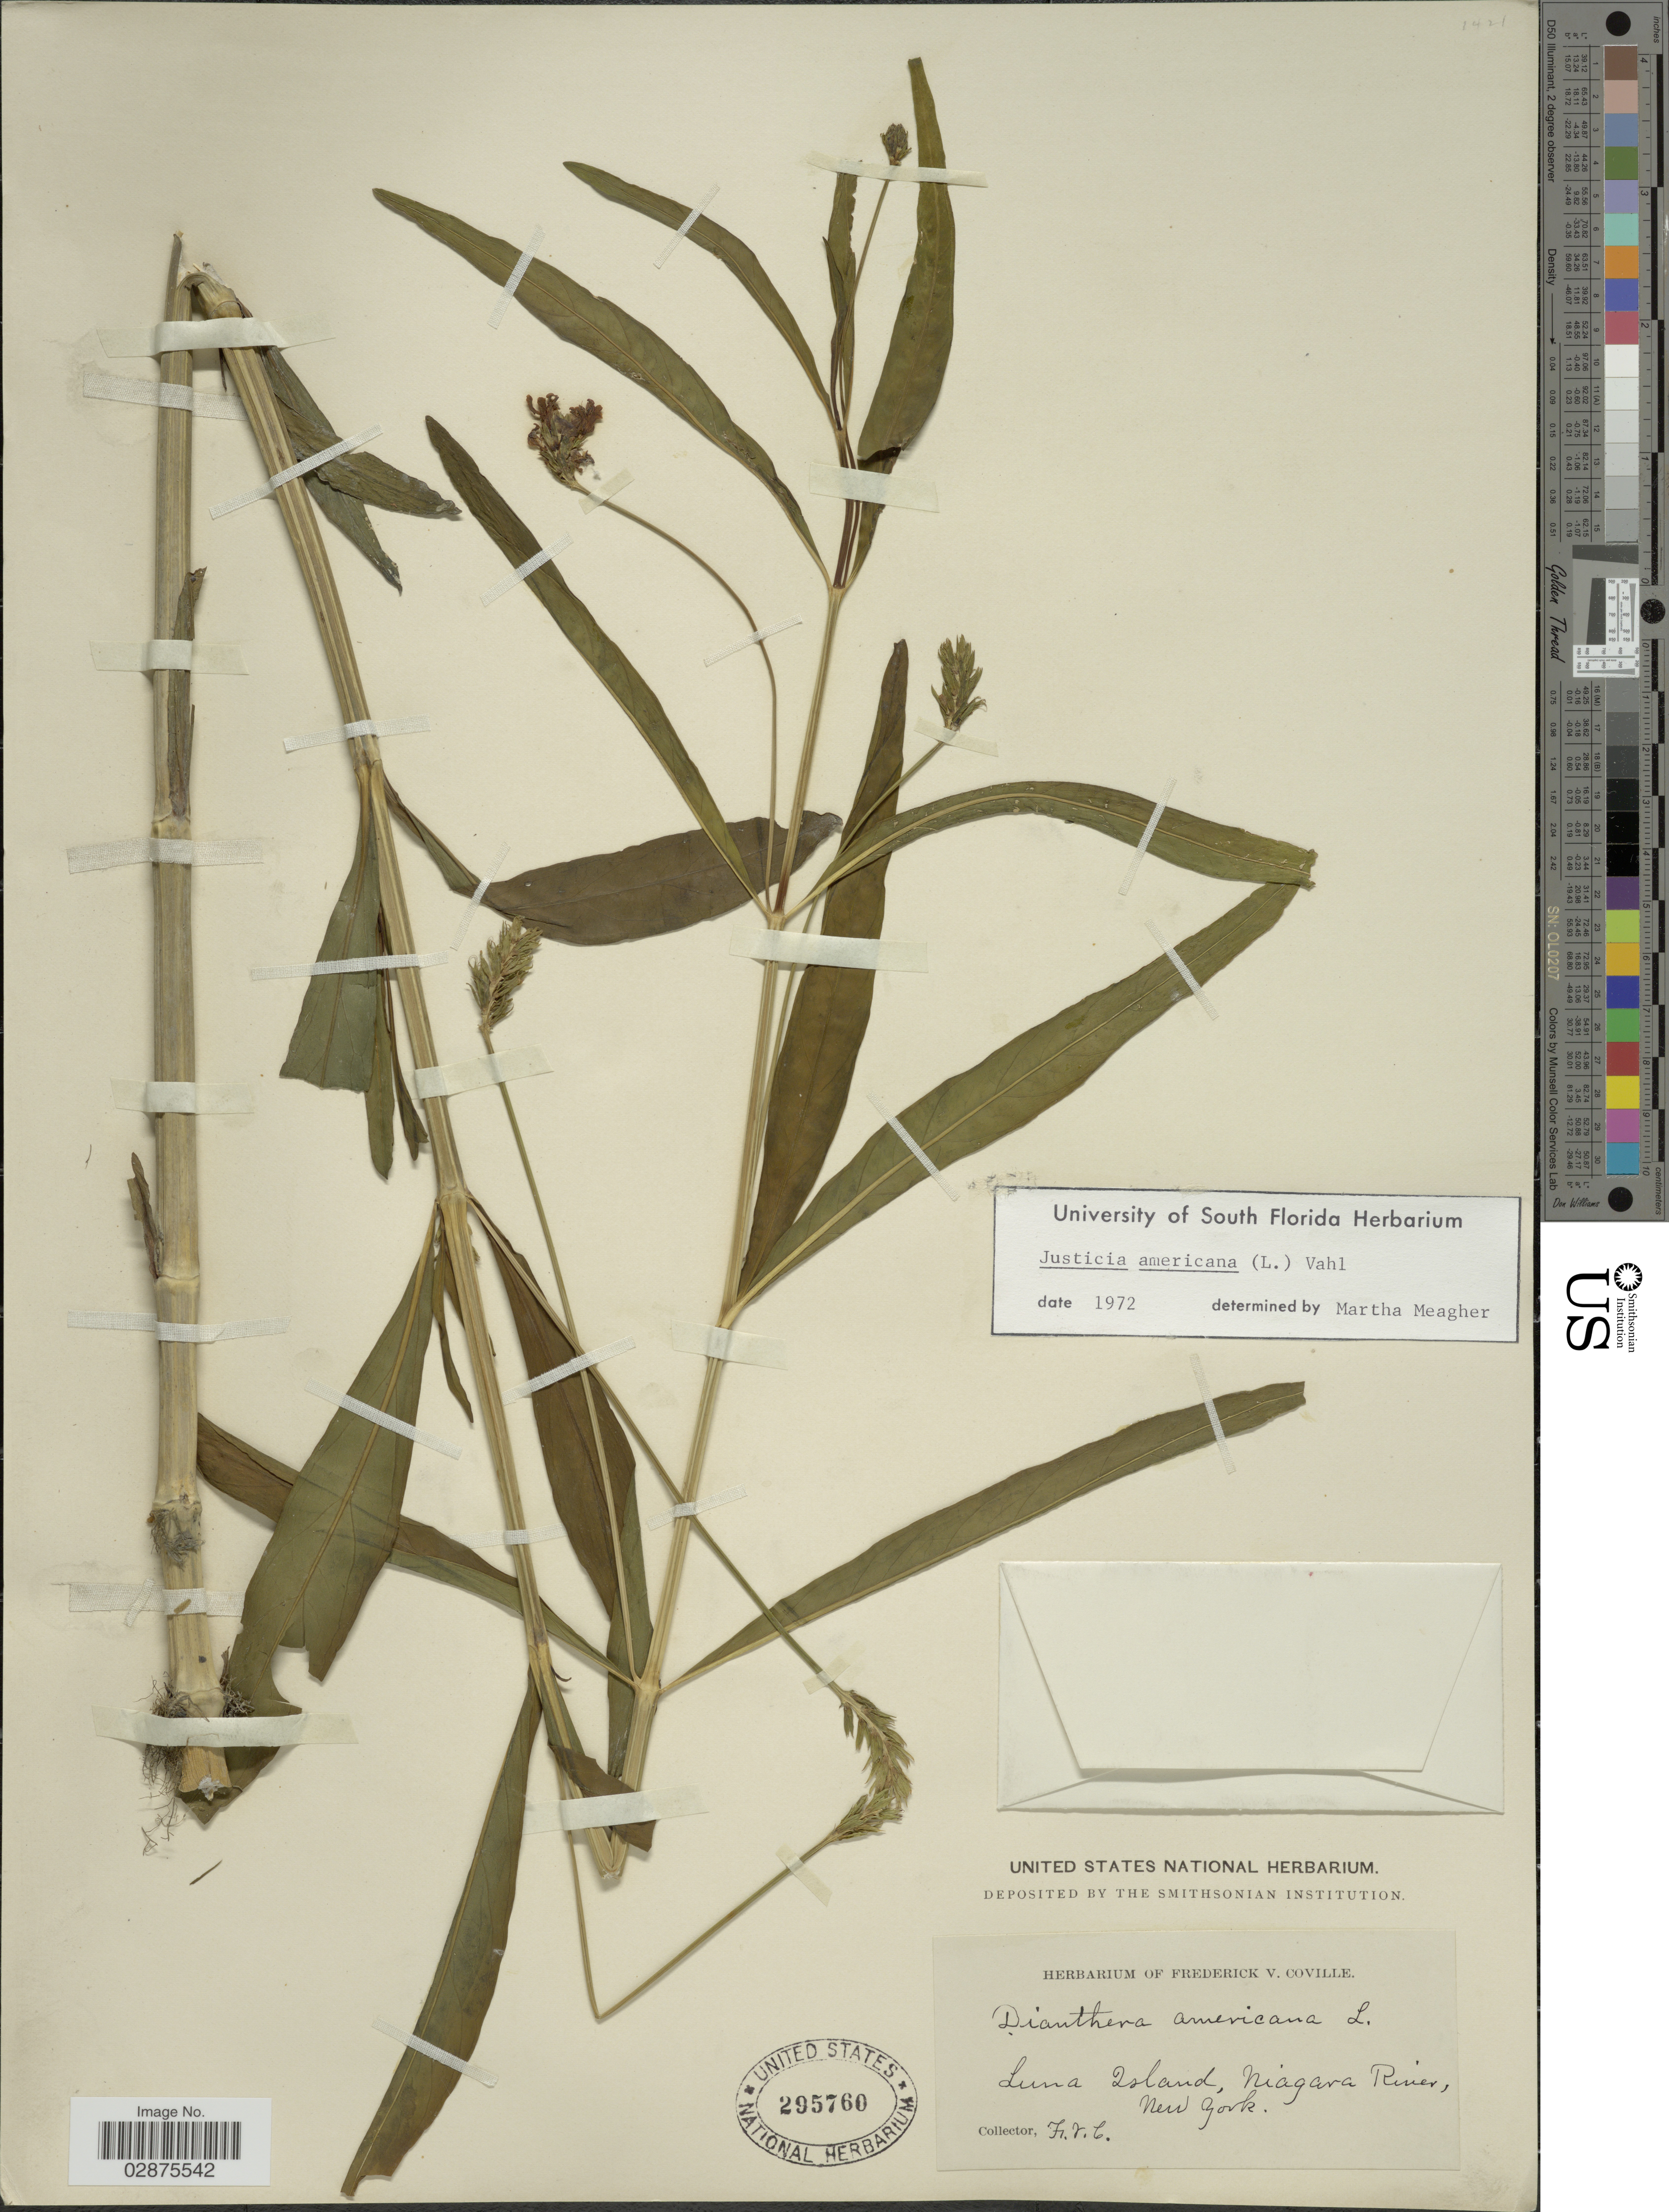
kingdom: Plantae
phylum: Tracheophyta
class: Magnoliopsida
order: Lamiales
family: Acanthaceae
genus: Justicia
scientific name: Justicia americana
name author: (L.) Vahl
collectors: F. V. Coville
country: United States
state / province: New York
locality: Luna Island, Niagara River.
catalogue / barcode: US 295760